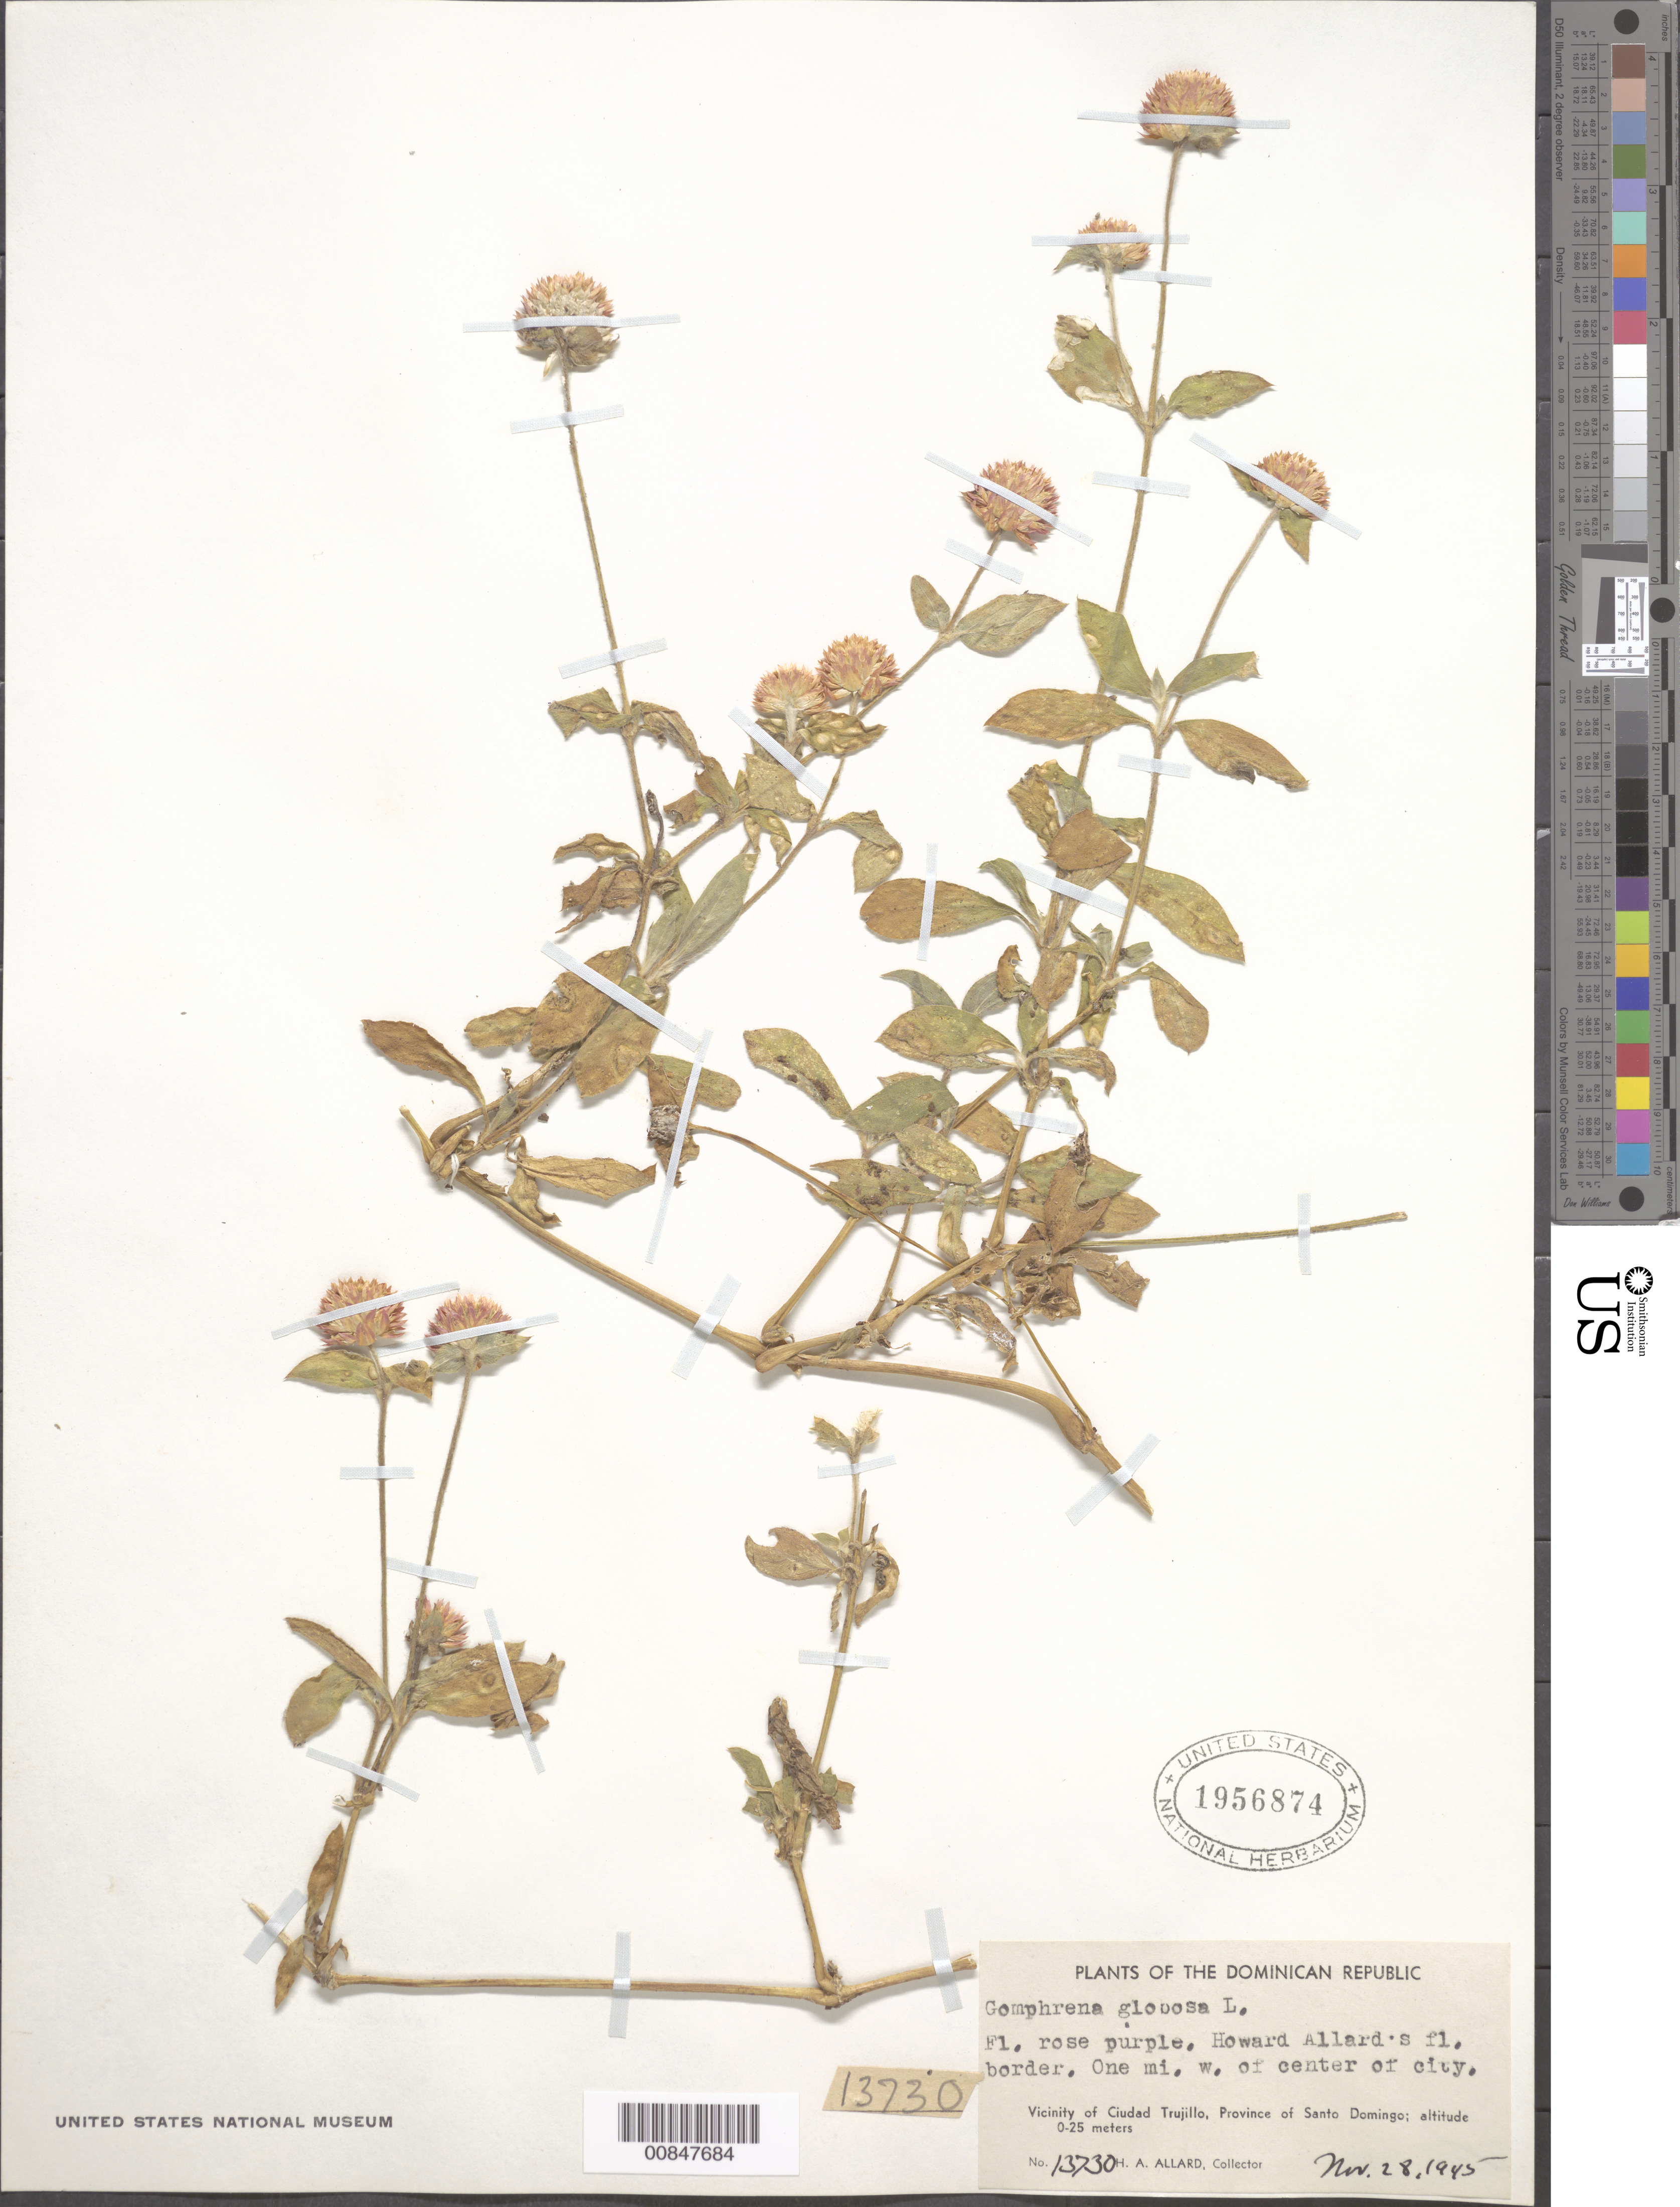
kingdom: Plantae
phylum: Tracheophyta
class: Magnoliopsida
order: Caryophyllales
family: Amaranthaceae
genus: Gomphrena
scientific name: Gomphrena globosa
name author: L.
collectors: H. A. Allard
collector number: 13730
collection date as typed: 28 Nov 1945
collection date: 1945-11-28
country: Dominican Republic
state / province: Distrito Nacional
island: Hispaniola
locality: Vicinity of Ciudad Trujillo, Province of Santo Domingo (obsolete). Howard Allard's fl. border, one mi. W of center of city.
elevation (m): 0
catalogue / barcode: US 1956874